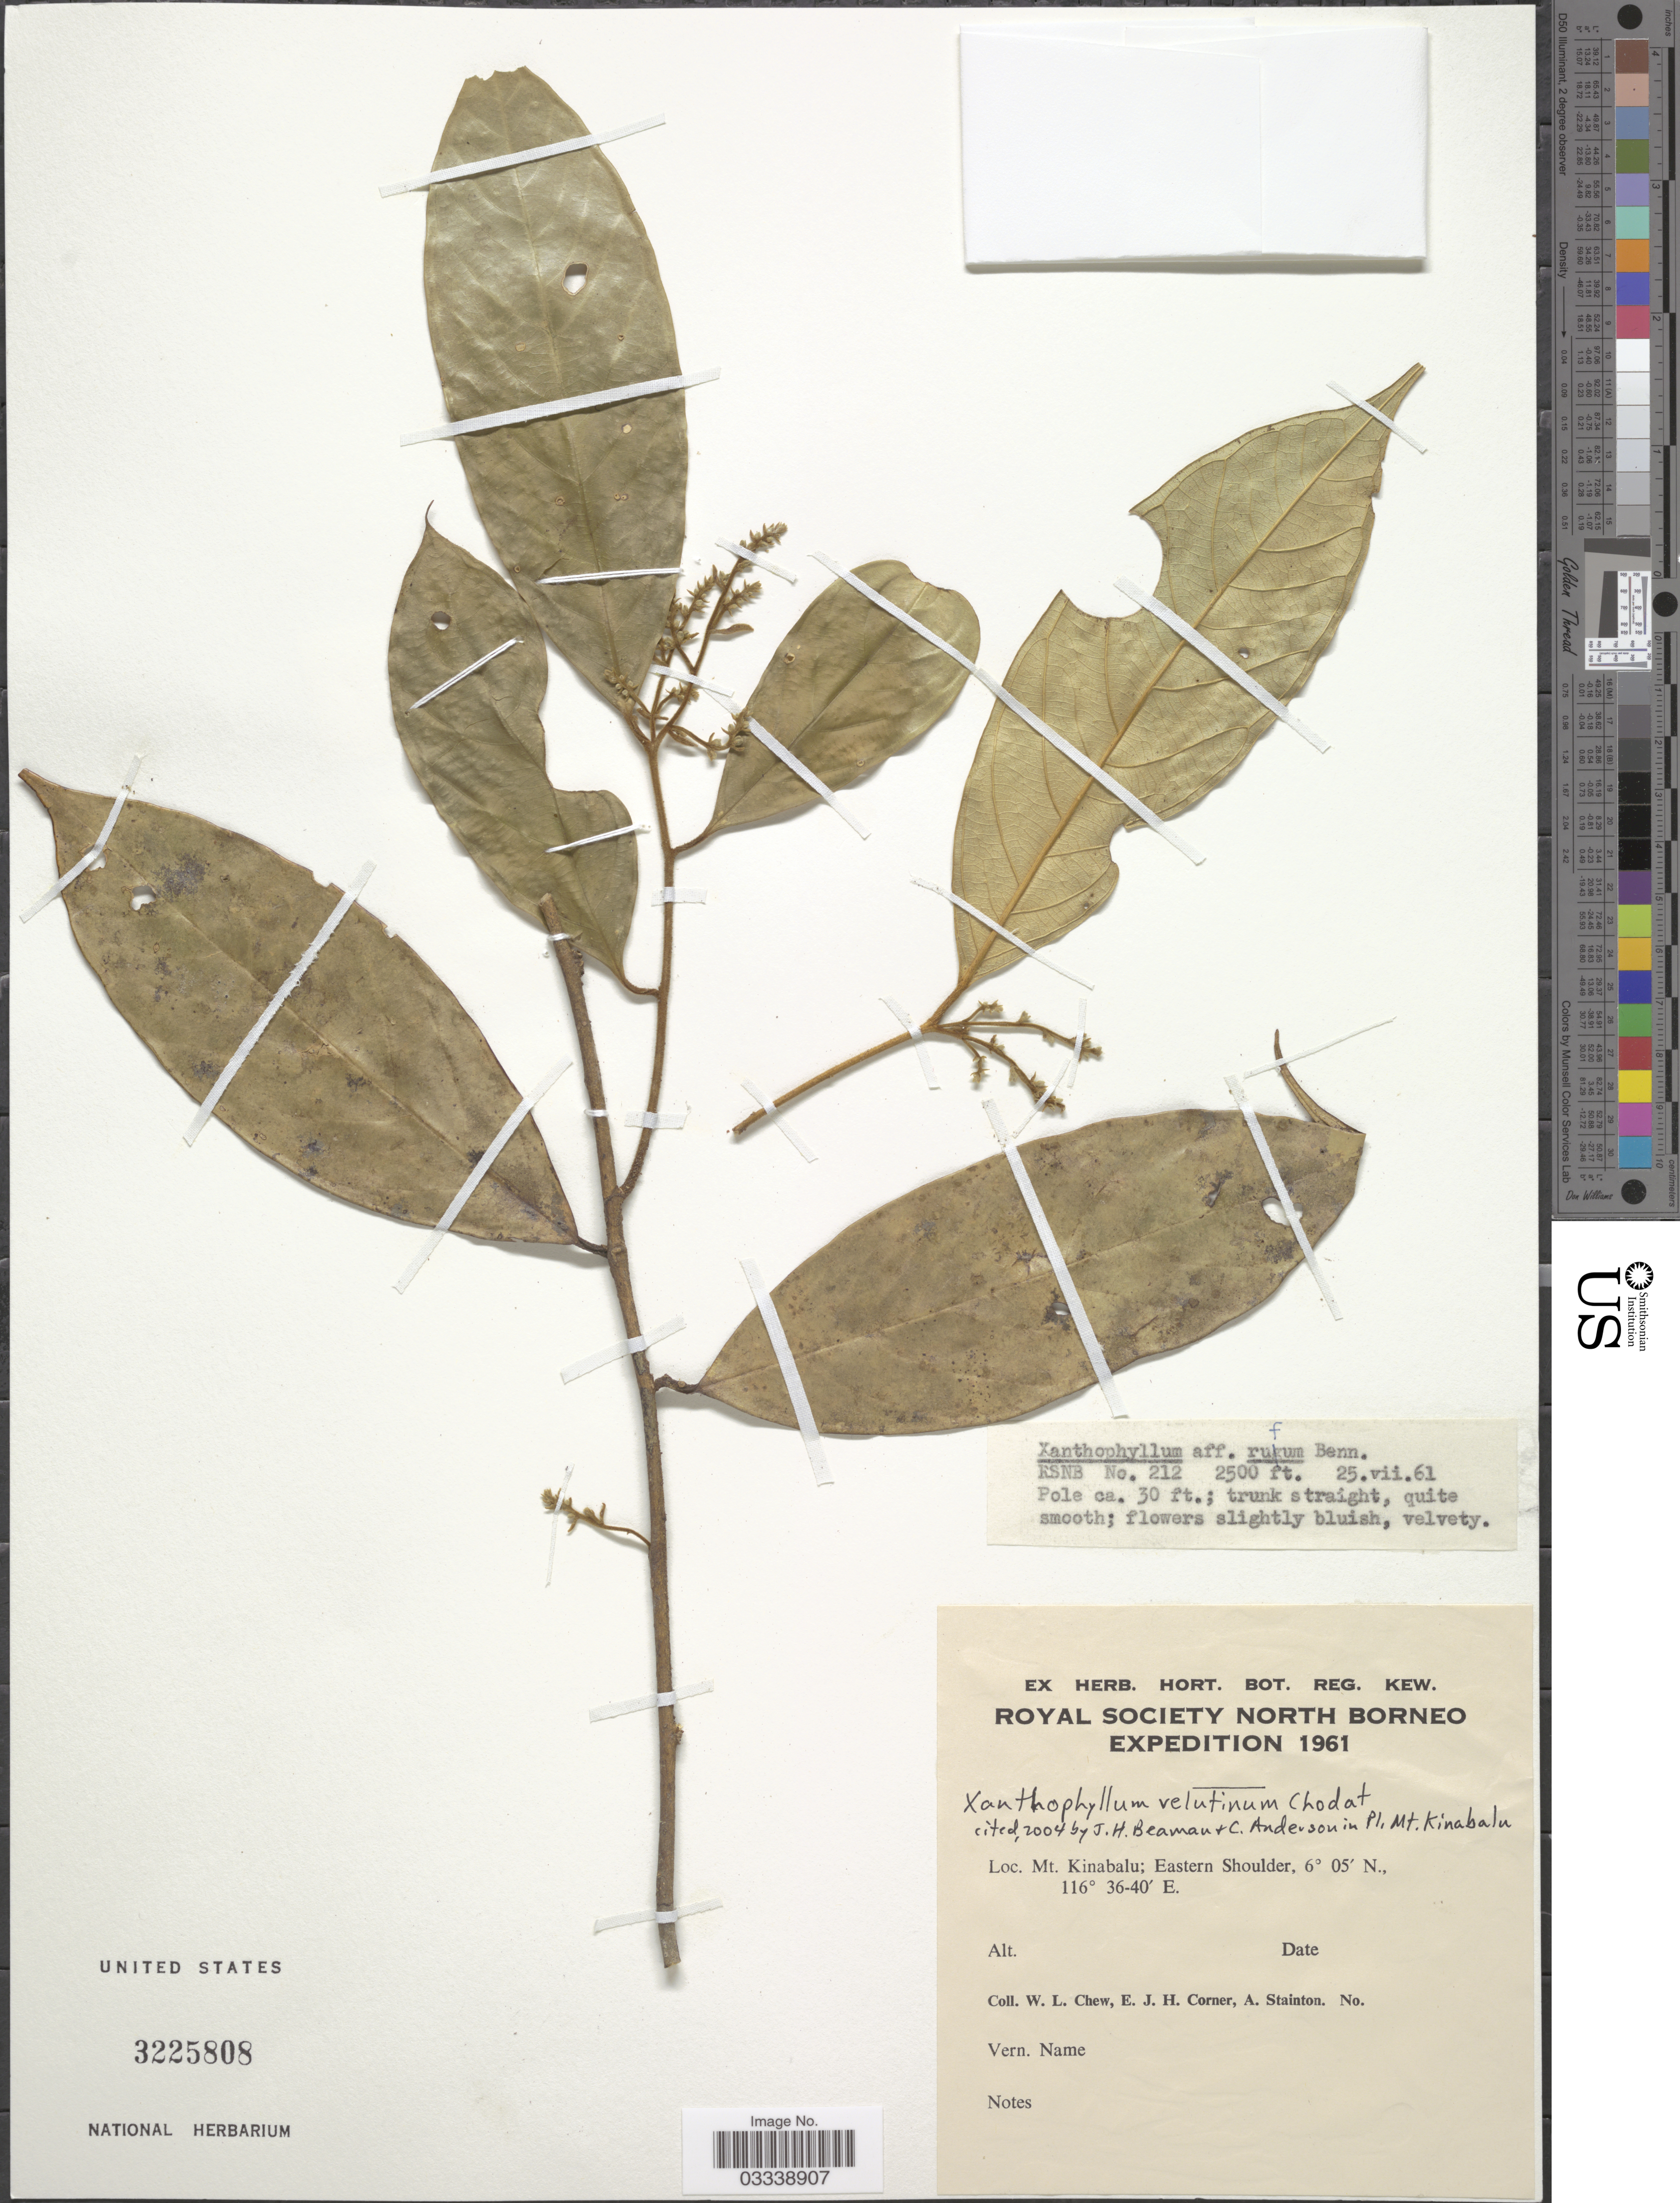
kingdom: Plantae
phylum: Tracheophyta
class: Magnoliopsida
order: Fabales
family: Polygalaceae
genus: Xanthophyllum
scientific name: Xanthophyllum velutinum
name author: Chodat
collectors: W. Chew, E. Corner & A. Stainton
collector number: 212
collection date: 1961-07-25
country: Malaysia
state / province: Sabah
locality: Mt. Kinabalu; Eastern Shoulder.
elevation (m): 762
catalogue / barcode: US 3225808